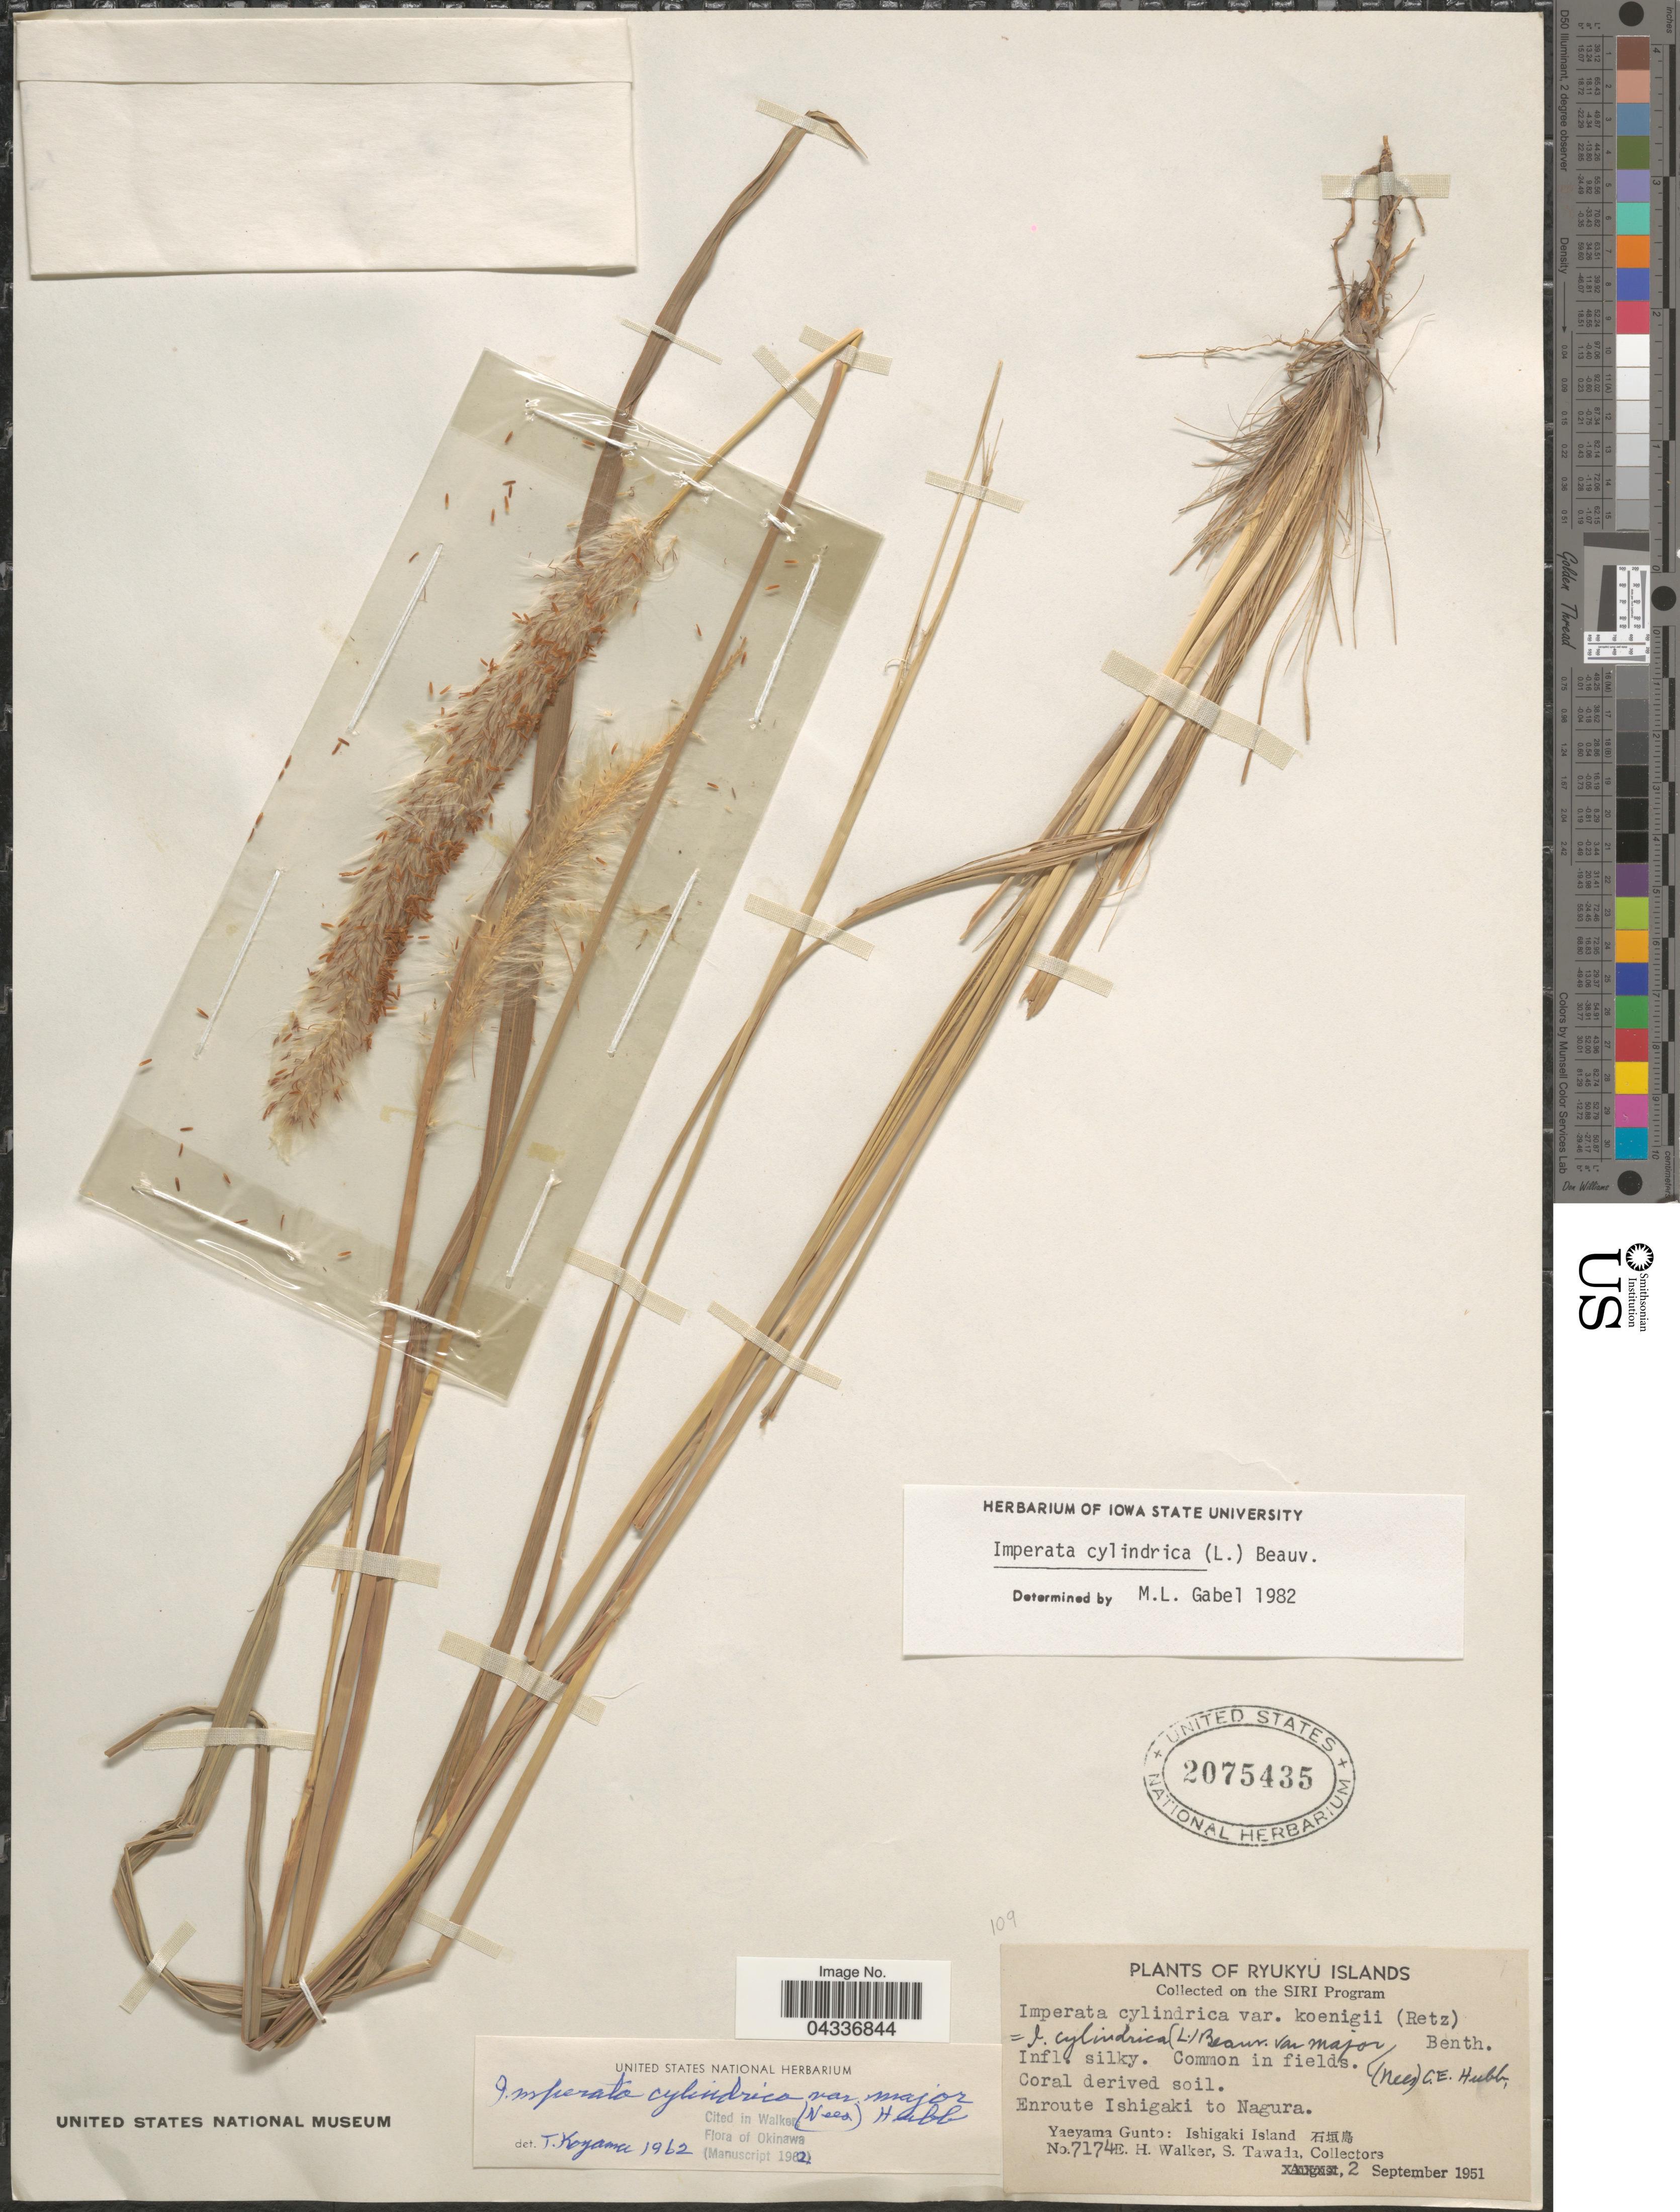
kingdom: Plantae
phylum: Tracheophyta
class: Liliopsida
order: Poales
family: Poaceae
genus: Imperata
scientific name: Imperata cylindrica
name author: (L.) P. Beauv.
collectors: E. H. Walker & S. Tawada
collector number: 7174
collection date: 1951-09-02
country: Japan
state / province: Okinawa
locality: Ryukyu Islands. Enroute Ishigaki to Nagura. Yaeyama Gunto: Ishigaki Island X.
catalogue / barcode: US 2075435